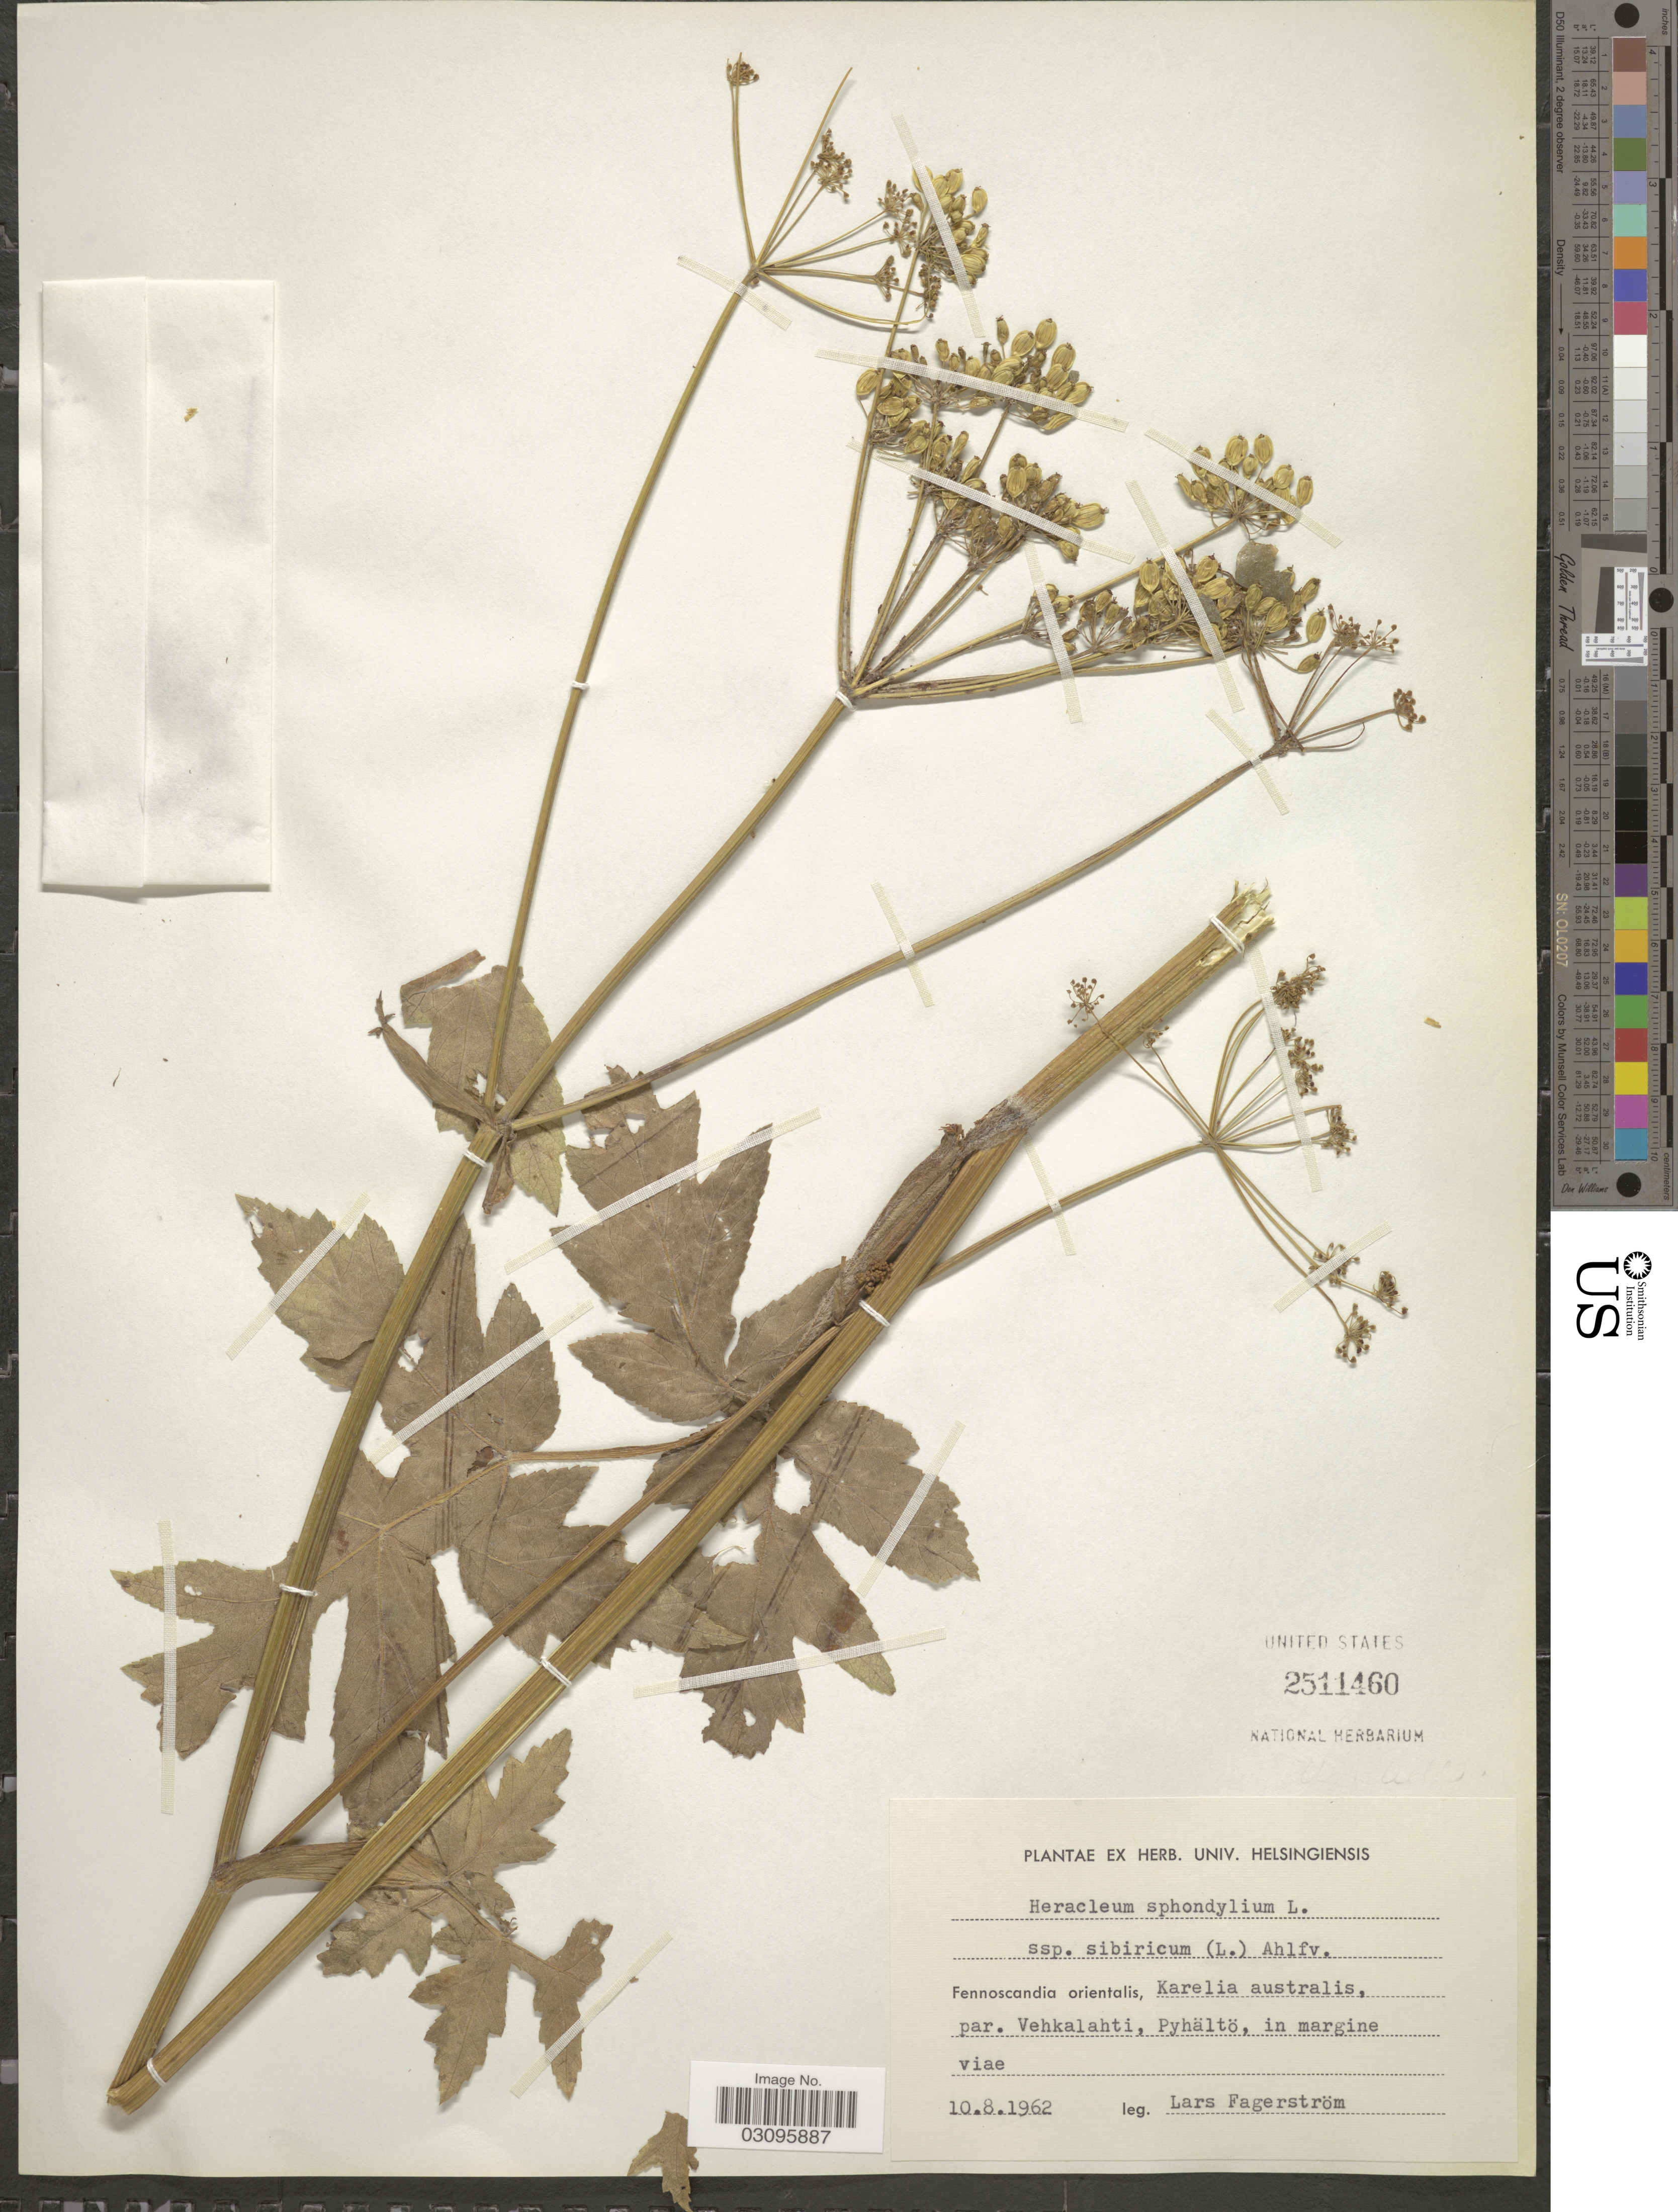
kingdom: Plantae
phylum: Tracheophyta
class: Magnoliopsida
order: Apiales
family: Apiaceae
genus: Heracleum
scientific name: Heracleum sphondylium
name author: L.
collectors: L. Fagerstrom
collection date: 1962-08-10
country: Russian Federation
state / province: Karelia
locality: Fennoscandia orientalis, Karelia australis, par. Vehkalahti, Pyhältö.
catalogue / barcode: US 2511460